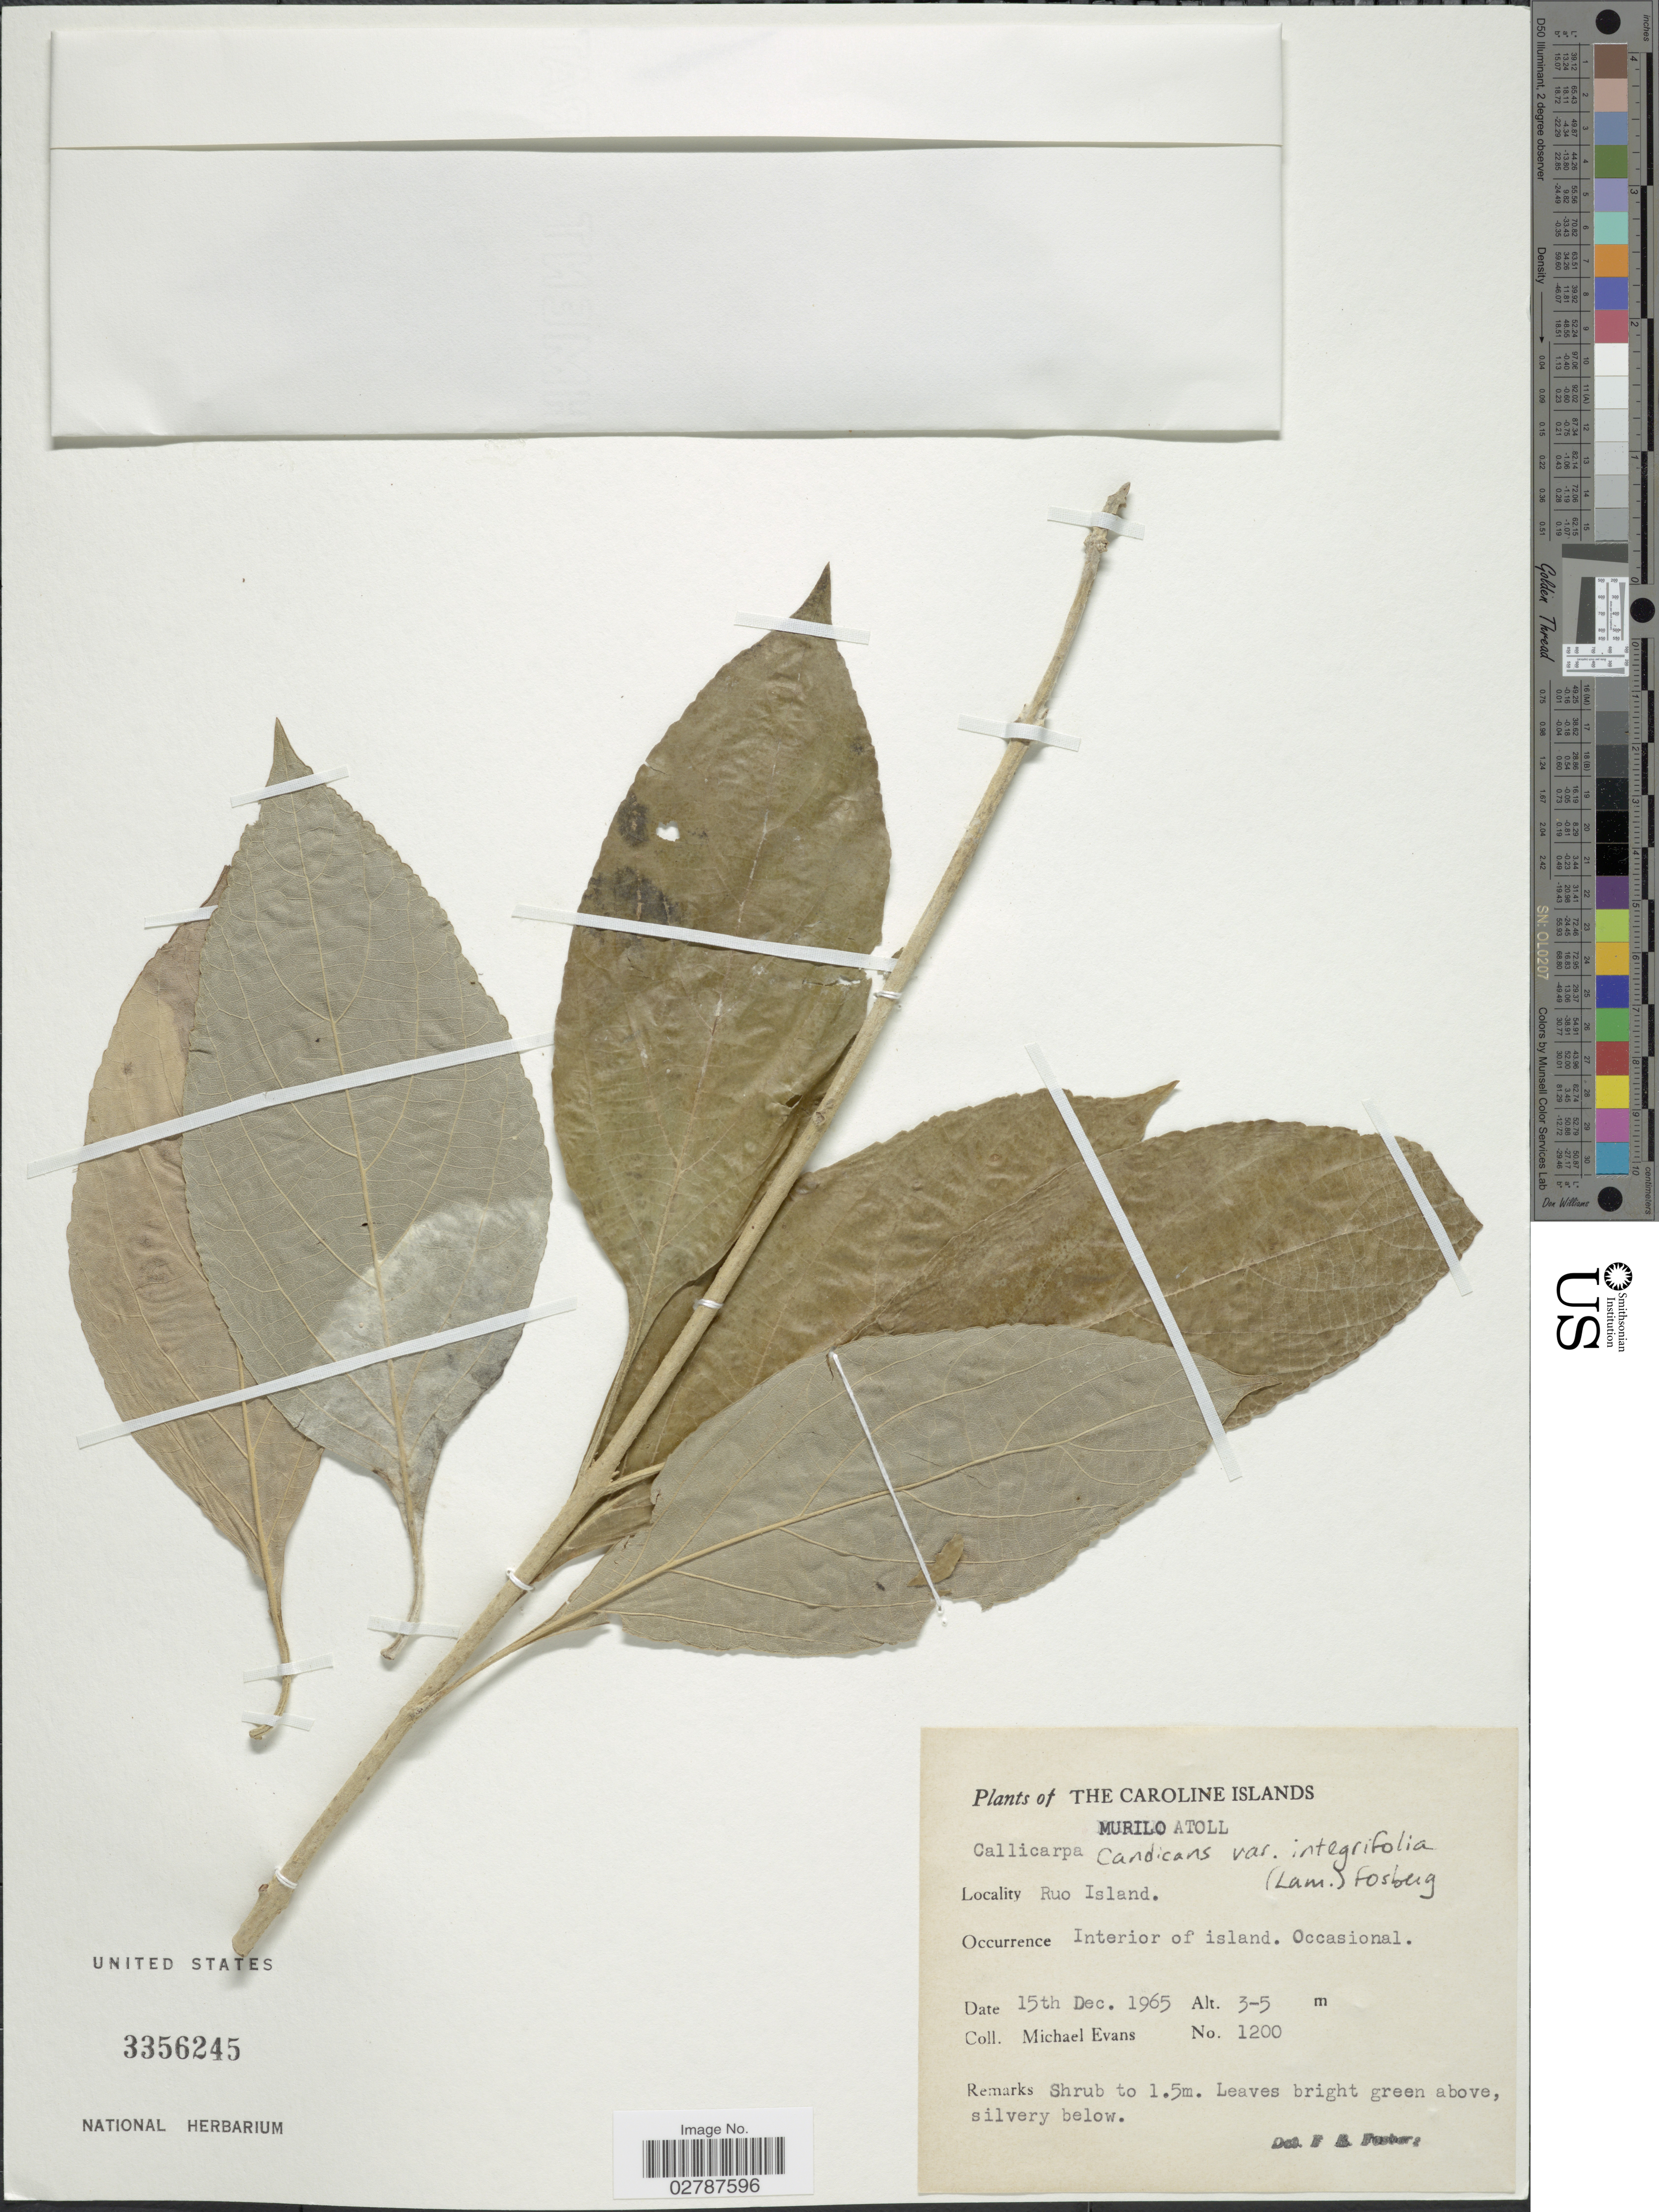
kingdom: Plantae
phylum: Tracheophyta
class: Magnoliopsida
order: Lamiales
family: Lamiaceae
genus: Callicarpa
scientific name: Callicarpa candicans var. integrifolia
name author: (Lam.) Fosberg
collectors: M. Evans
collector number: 1200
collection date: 1965-12-15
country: Micronesia, Federated States of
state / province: Truk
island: Murilo Atoll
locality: The Caroline Islands. Murilo Atoll. Ruo Island.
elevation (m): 3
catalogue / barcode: US 3356245